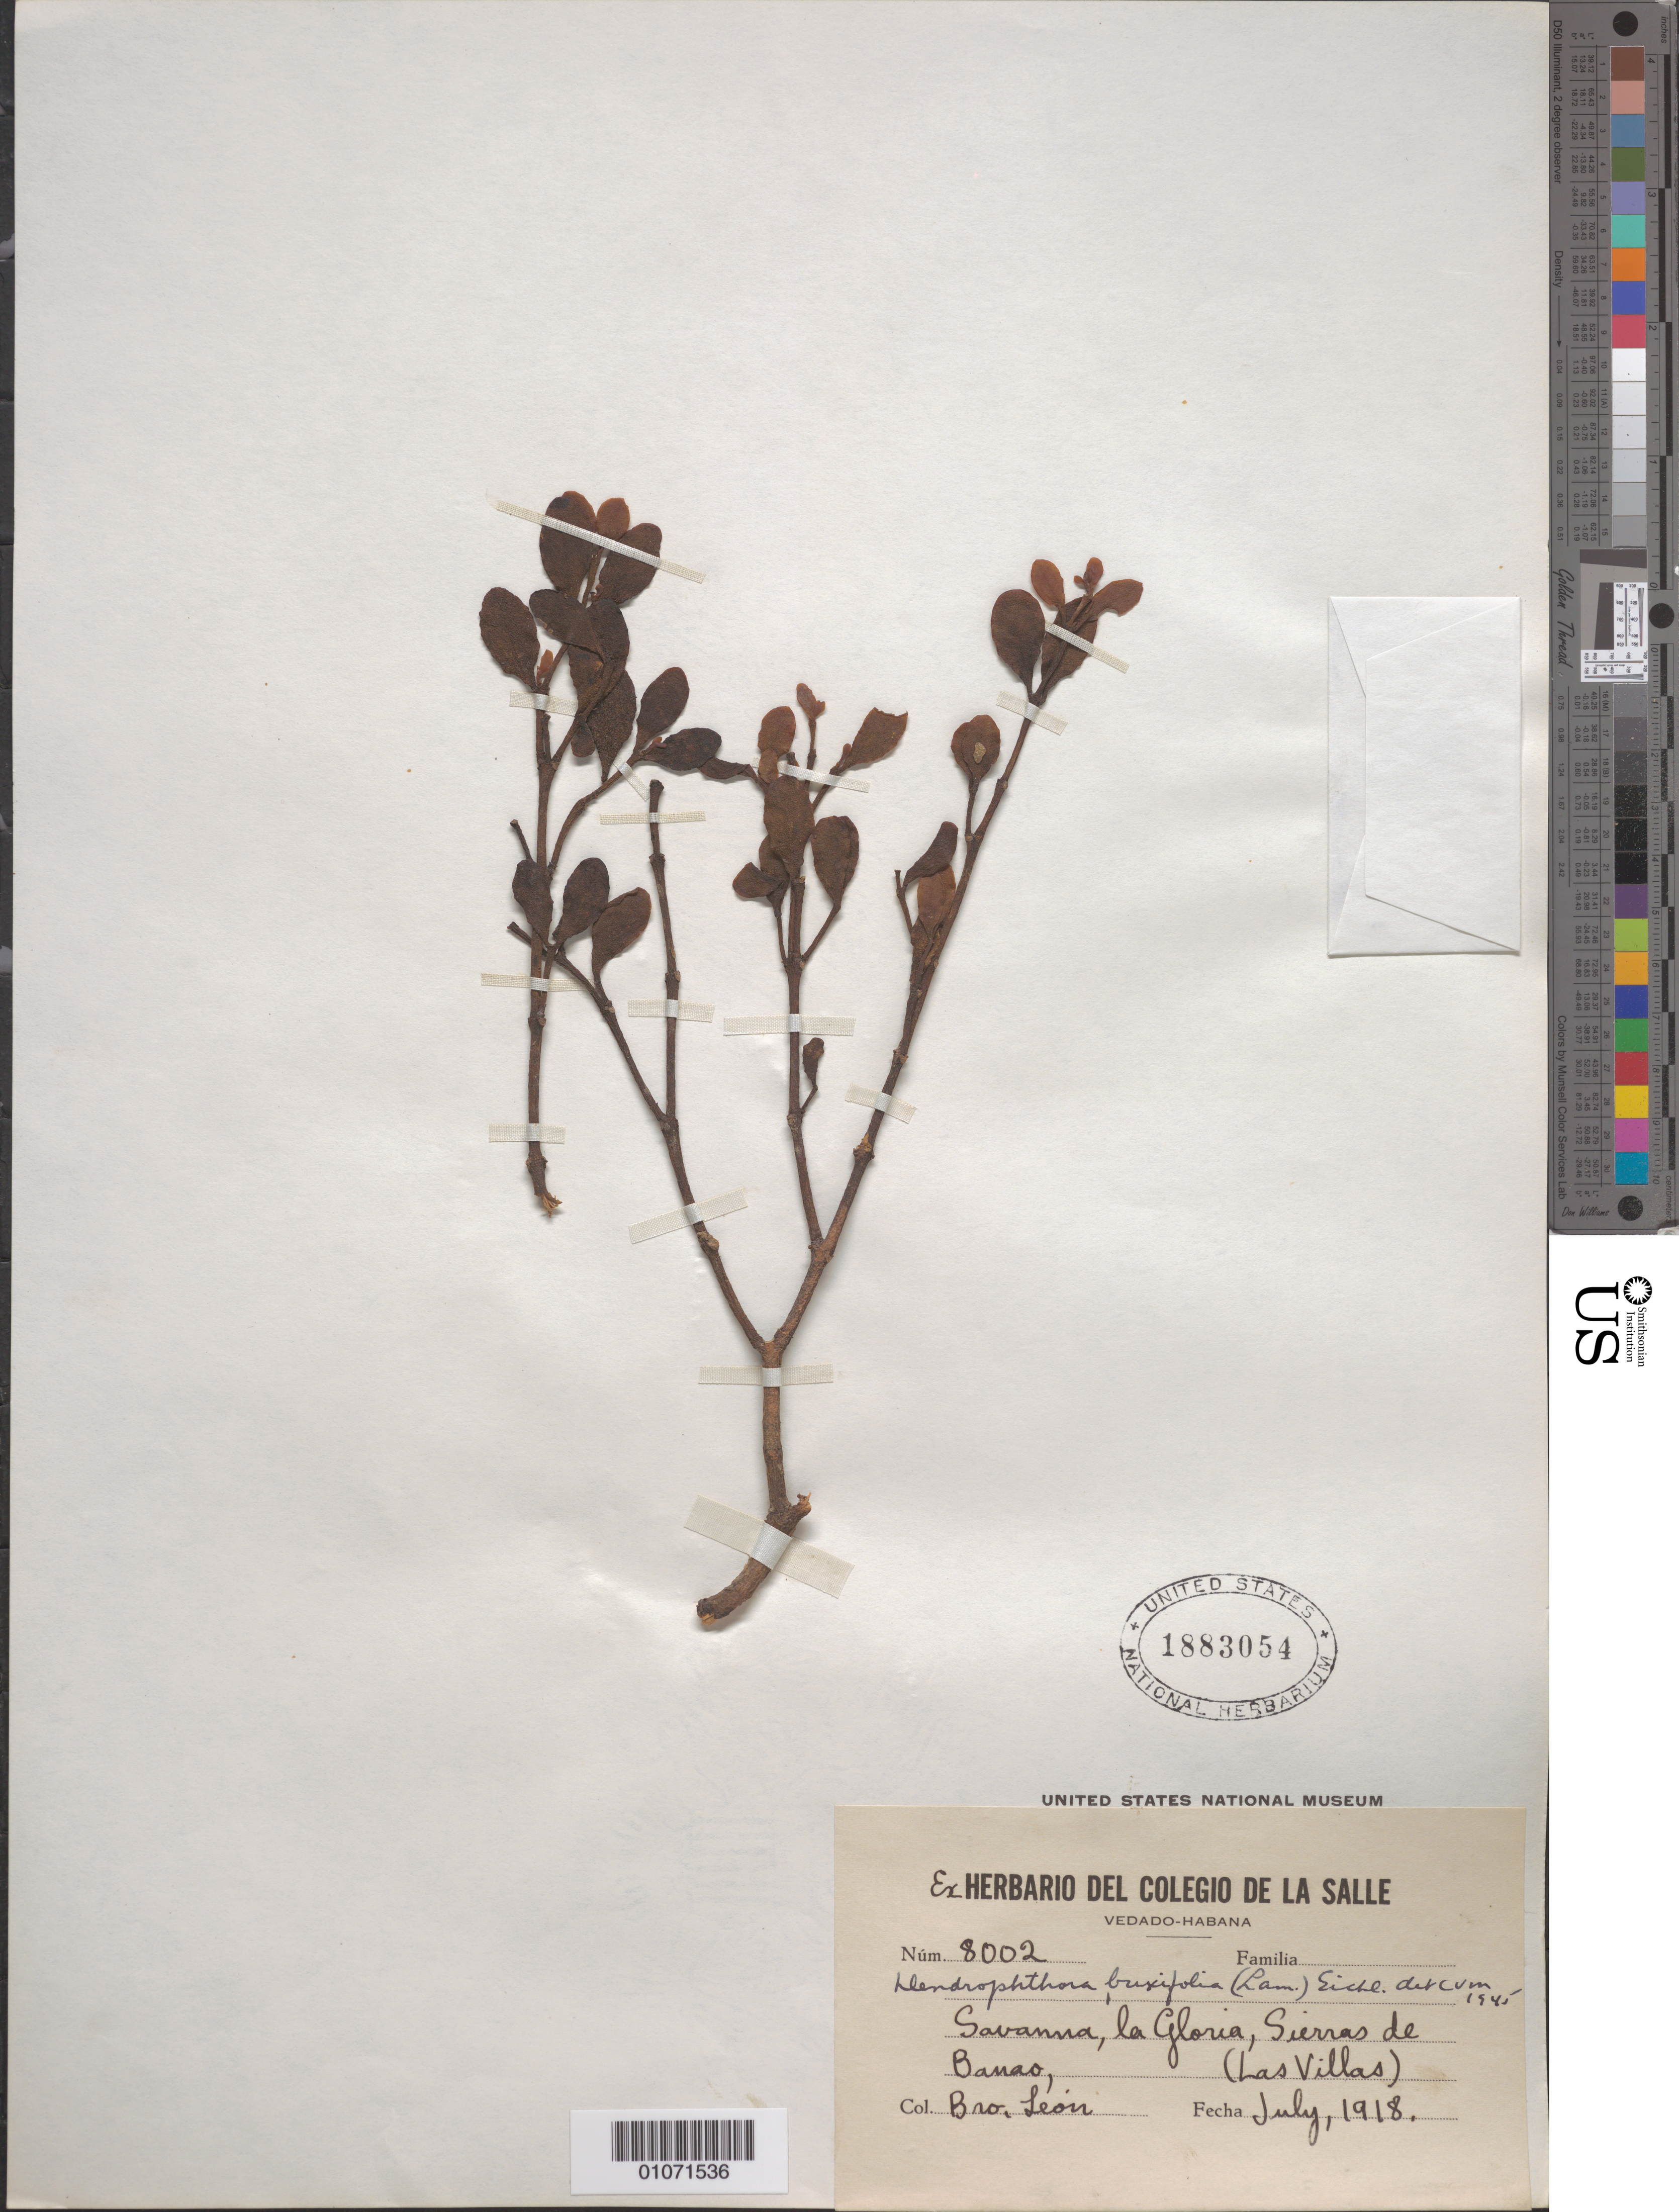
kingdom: Plantae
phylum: Tracheophyta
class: Magnoliopsida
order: Santalales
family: Viscaceae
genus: Dendrophthora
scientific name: Dendrophthora buxifolia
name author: (Lam.) Eichler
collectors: Bro. León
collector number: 8002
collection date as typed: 01 Jul 1918 to 31 Jul 1918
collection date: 1918-07-01/1918-07-31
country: Cuba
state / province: Las Villas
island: Cuba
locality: Savanna, La Glora, Sierras de Banao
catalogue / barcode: US 1883054